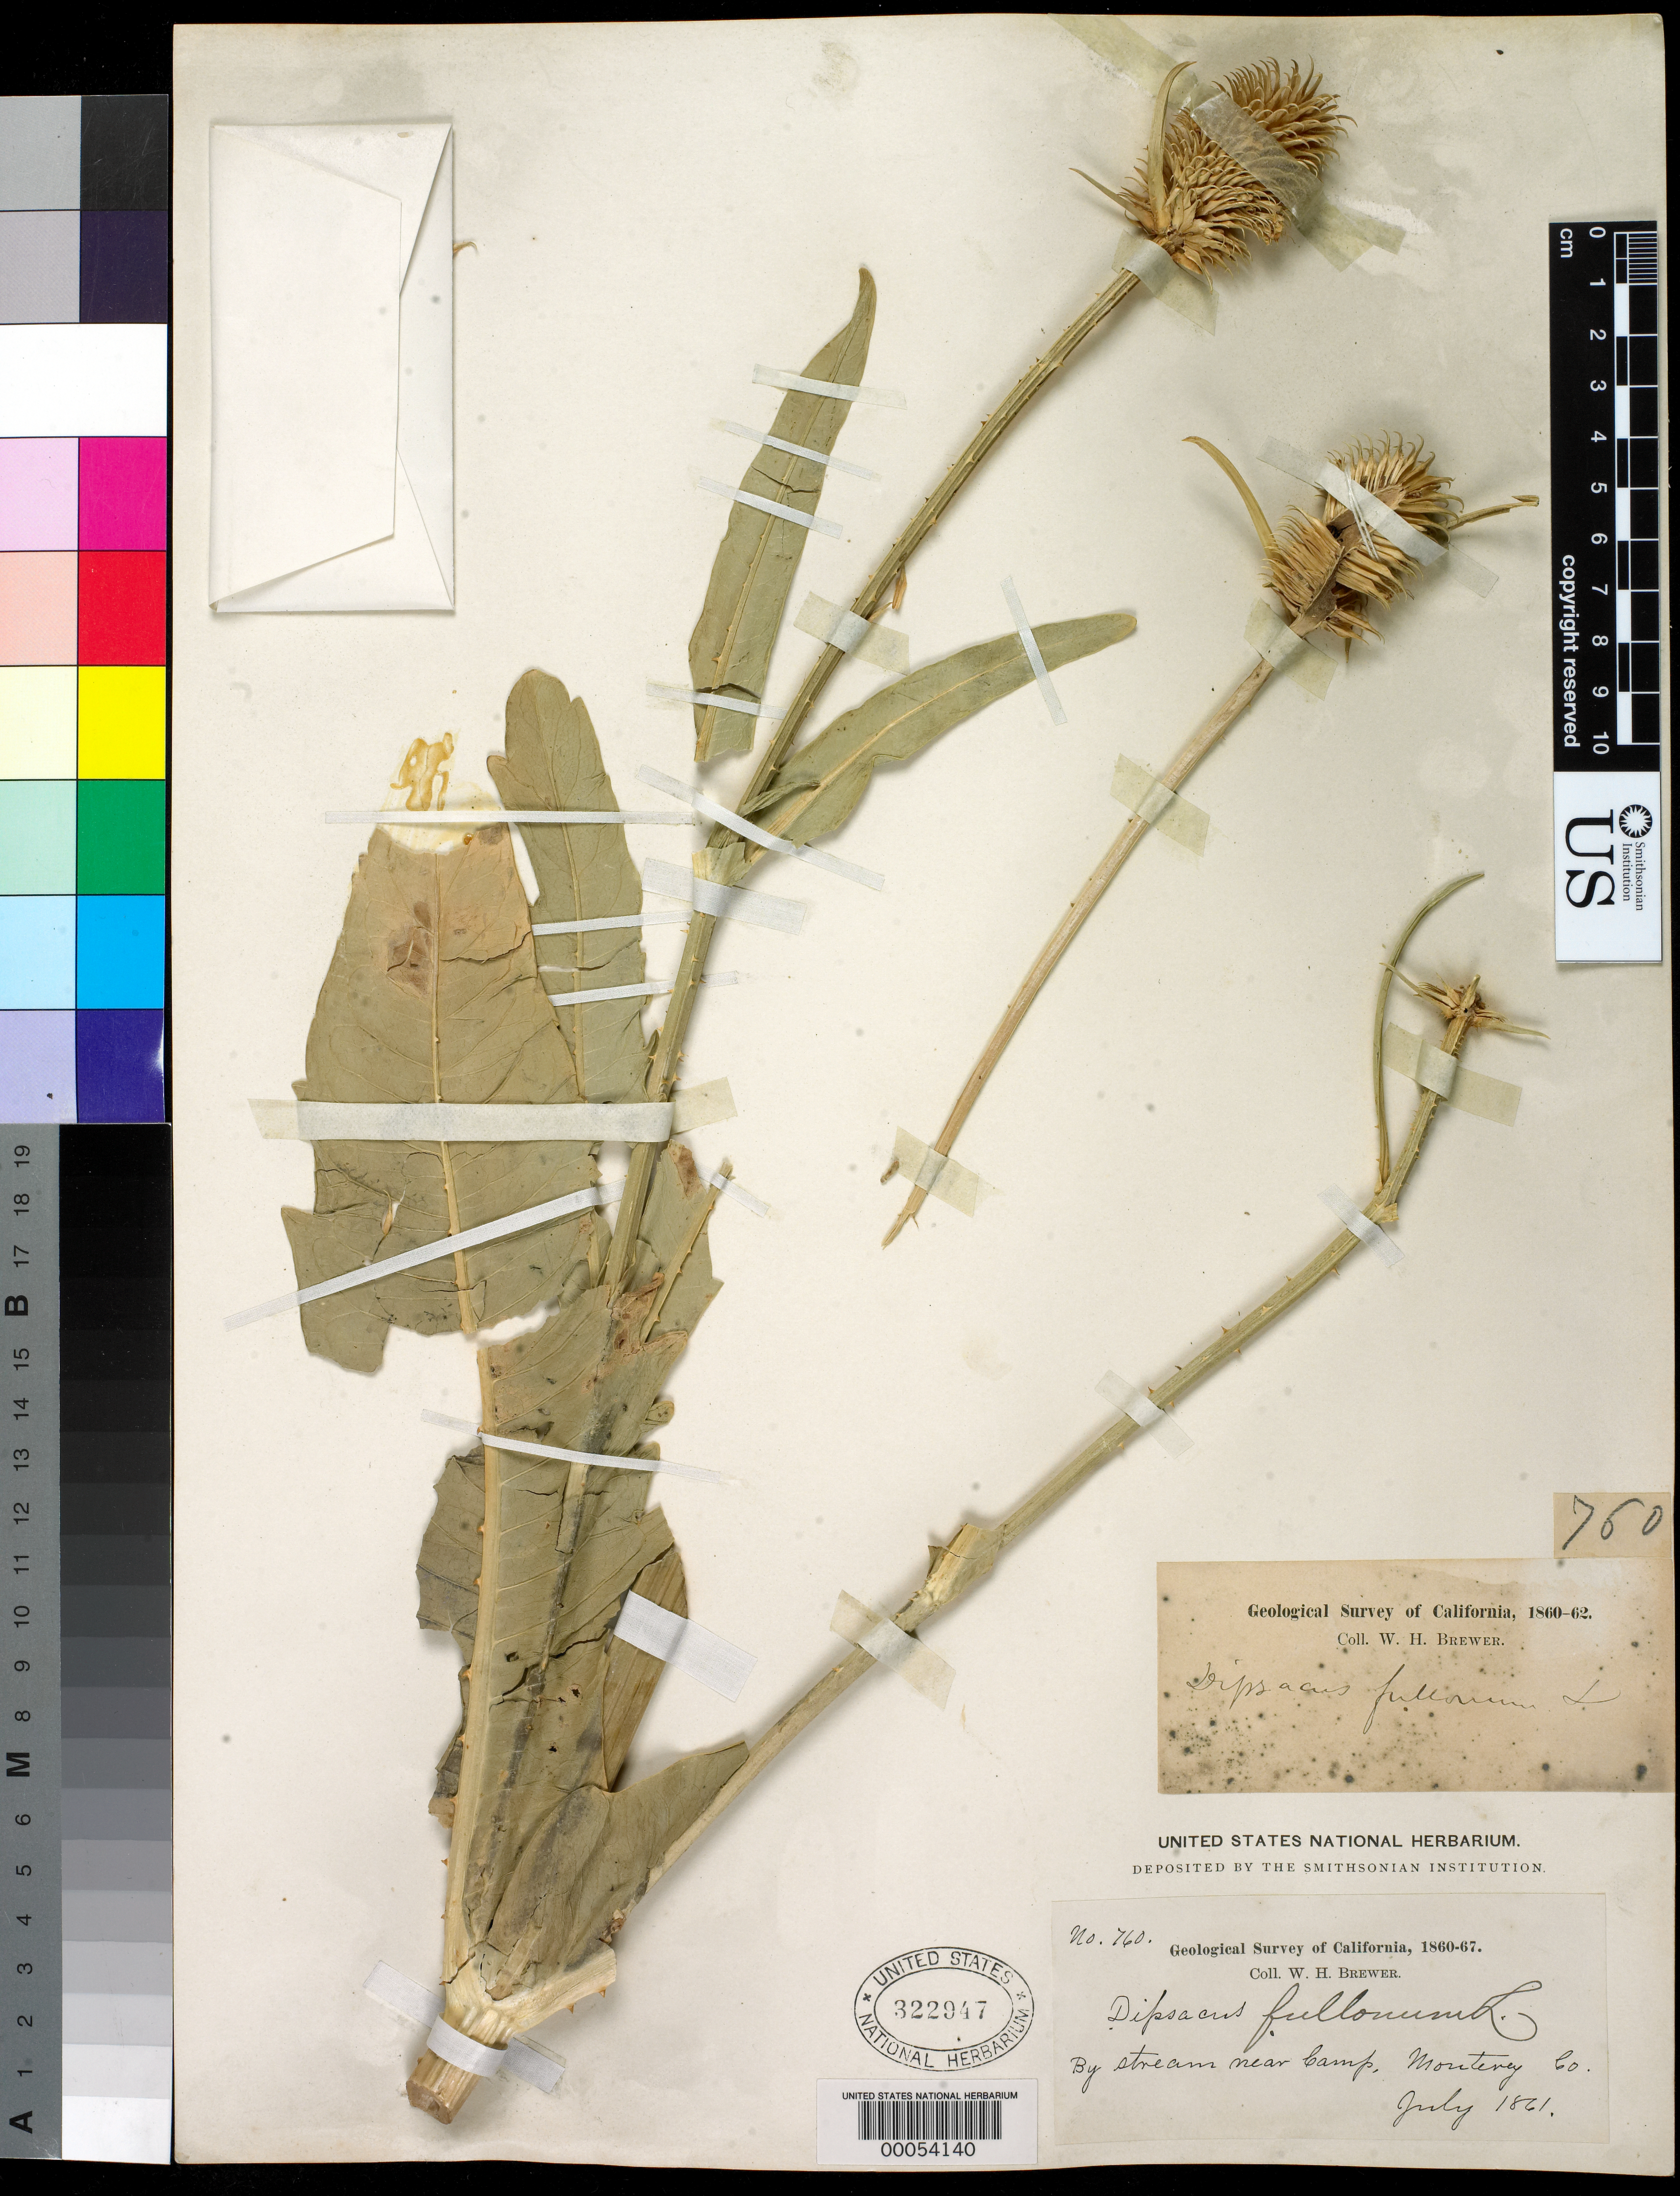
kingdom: Plantae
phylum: Tracheophyta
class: Magnoliopsida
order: Dipsacales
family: Caprifoliaceae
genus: Dipsacus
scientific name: Dipsacus fullonum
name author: L.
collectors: W. H. Brewer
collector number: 760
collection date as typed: Jul 1861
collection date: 1861-07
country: United States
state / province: California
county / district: Monterey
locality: Near camp. By stream near camp, Monterey.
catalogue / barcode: US 322947